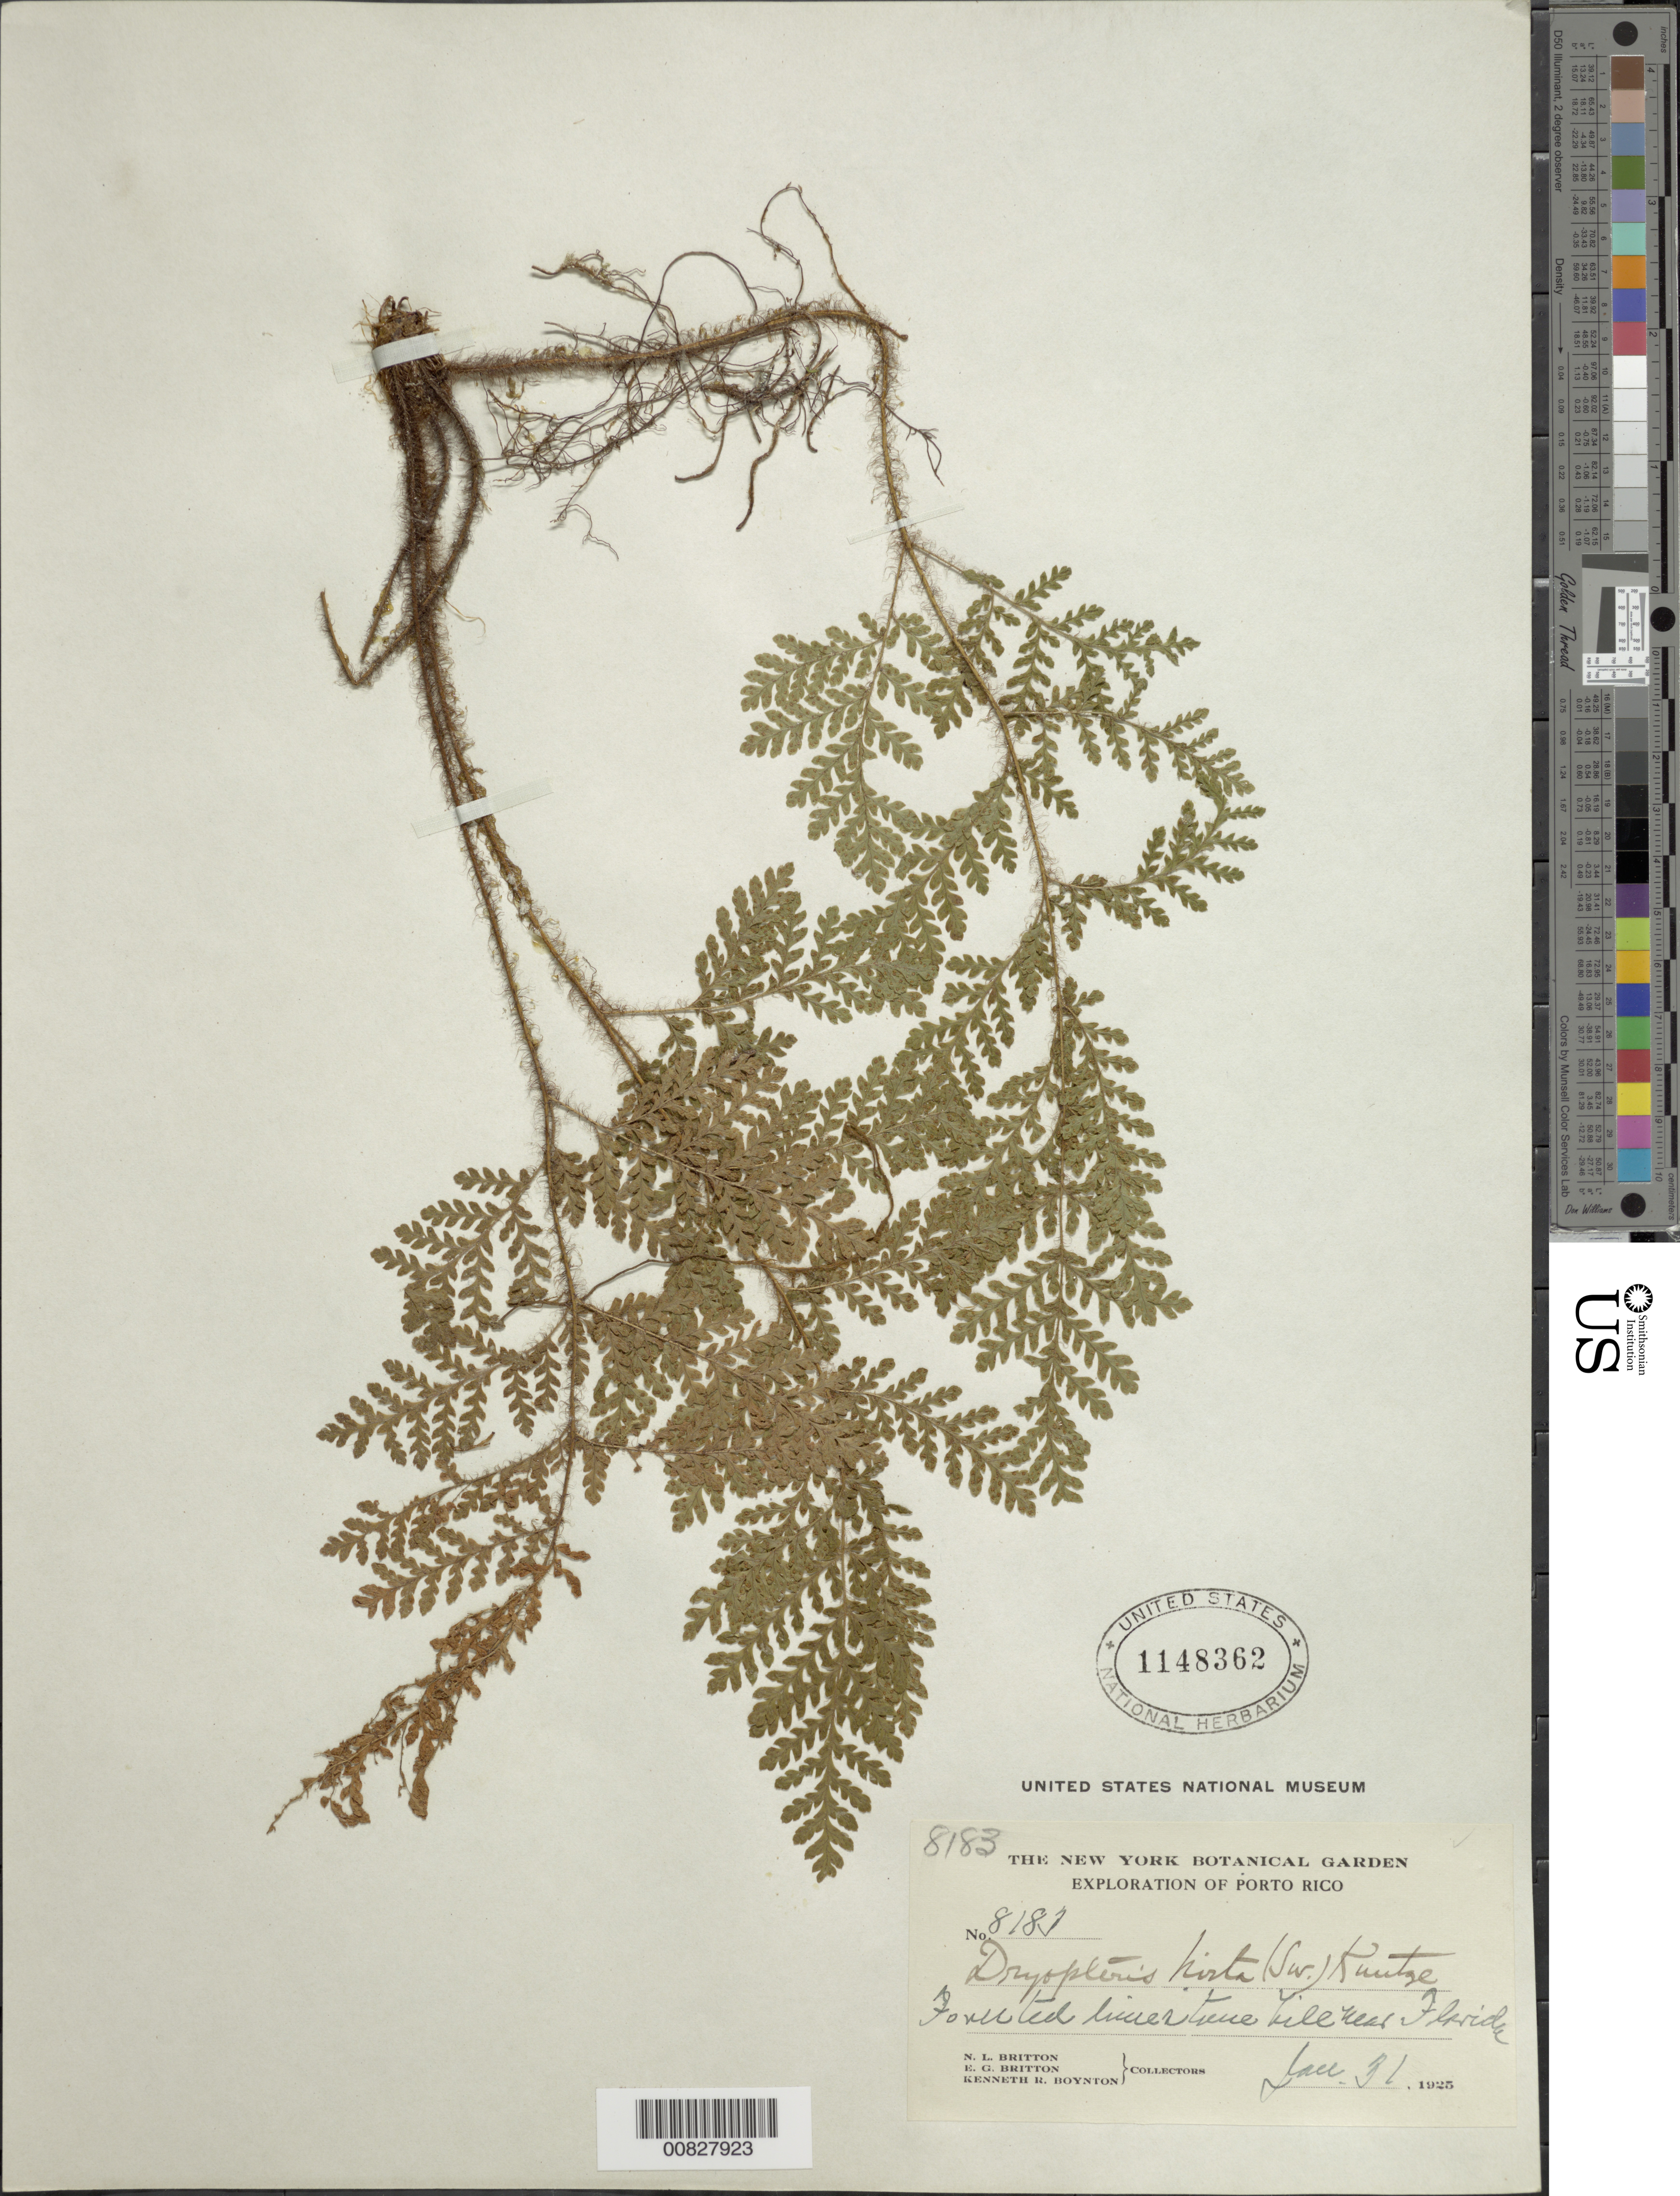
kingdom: Plantae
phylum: Tracheophyta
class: Polypodiopsida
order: Polypodiales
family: Dryopteridaceae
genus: Ctenitis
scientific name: Ctenitis hirta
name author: (Sw.) Ching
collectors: N. Britton, E. G. Britton & K. Boynton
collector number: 8183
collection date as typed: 31 Jan 1925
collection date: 1925-01-31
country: Puerto Rico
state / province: Florida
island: Puerto Rico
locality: Florida vicinity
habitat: Forested limestone hills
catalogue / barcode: US 1148362